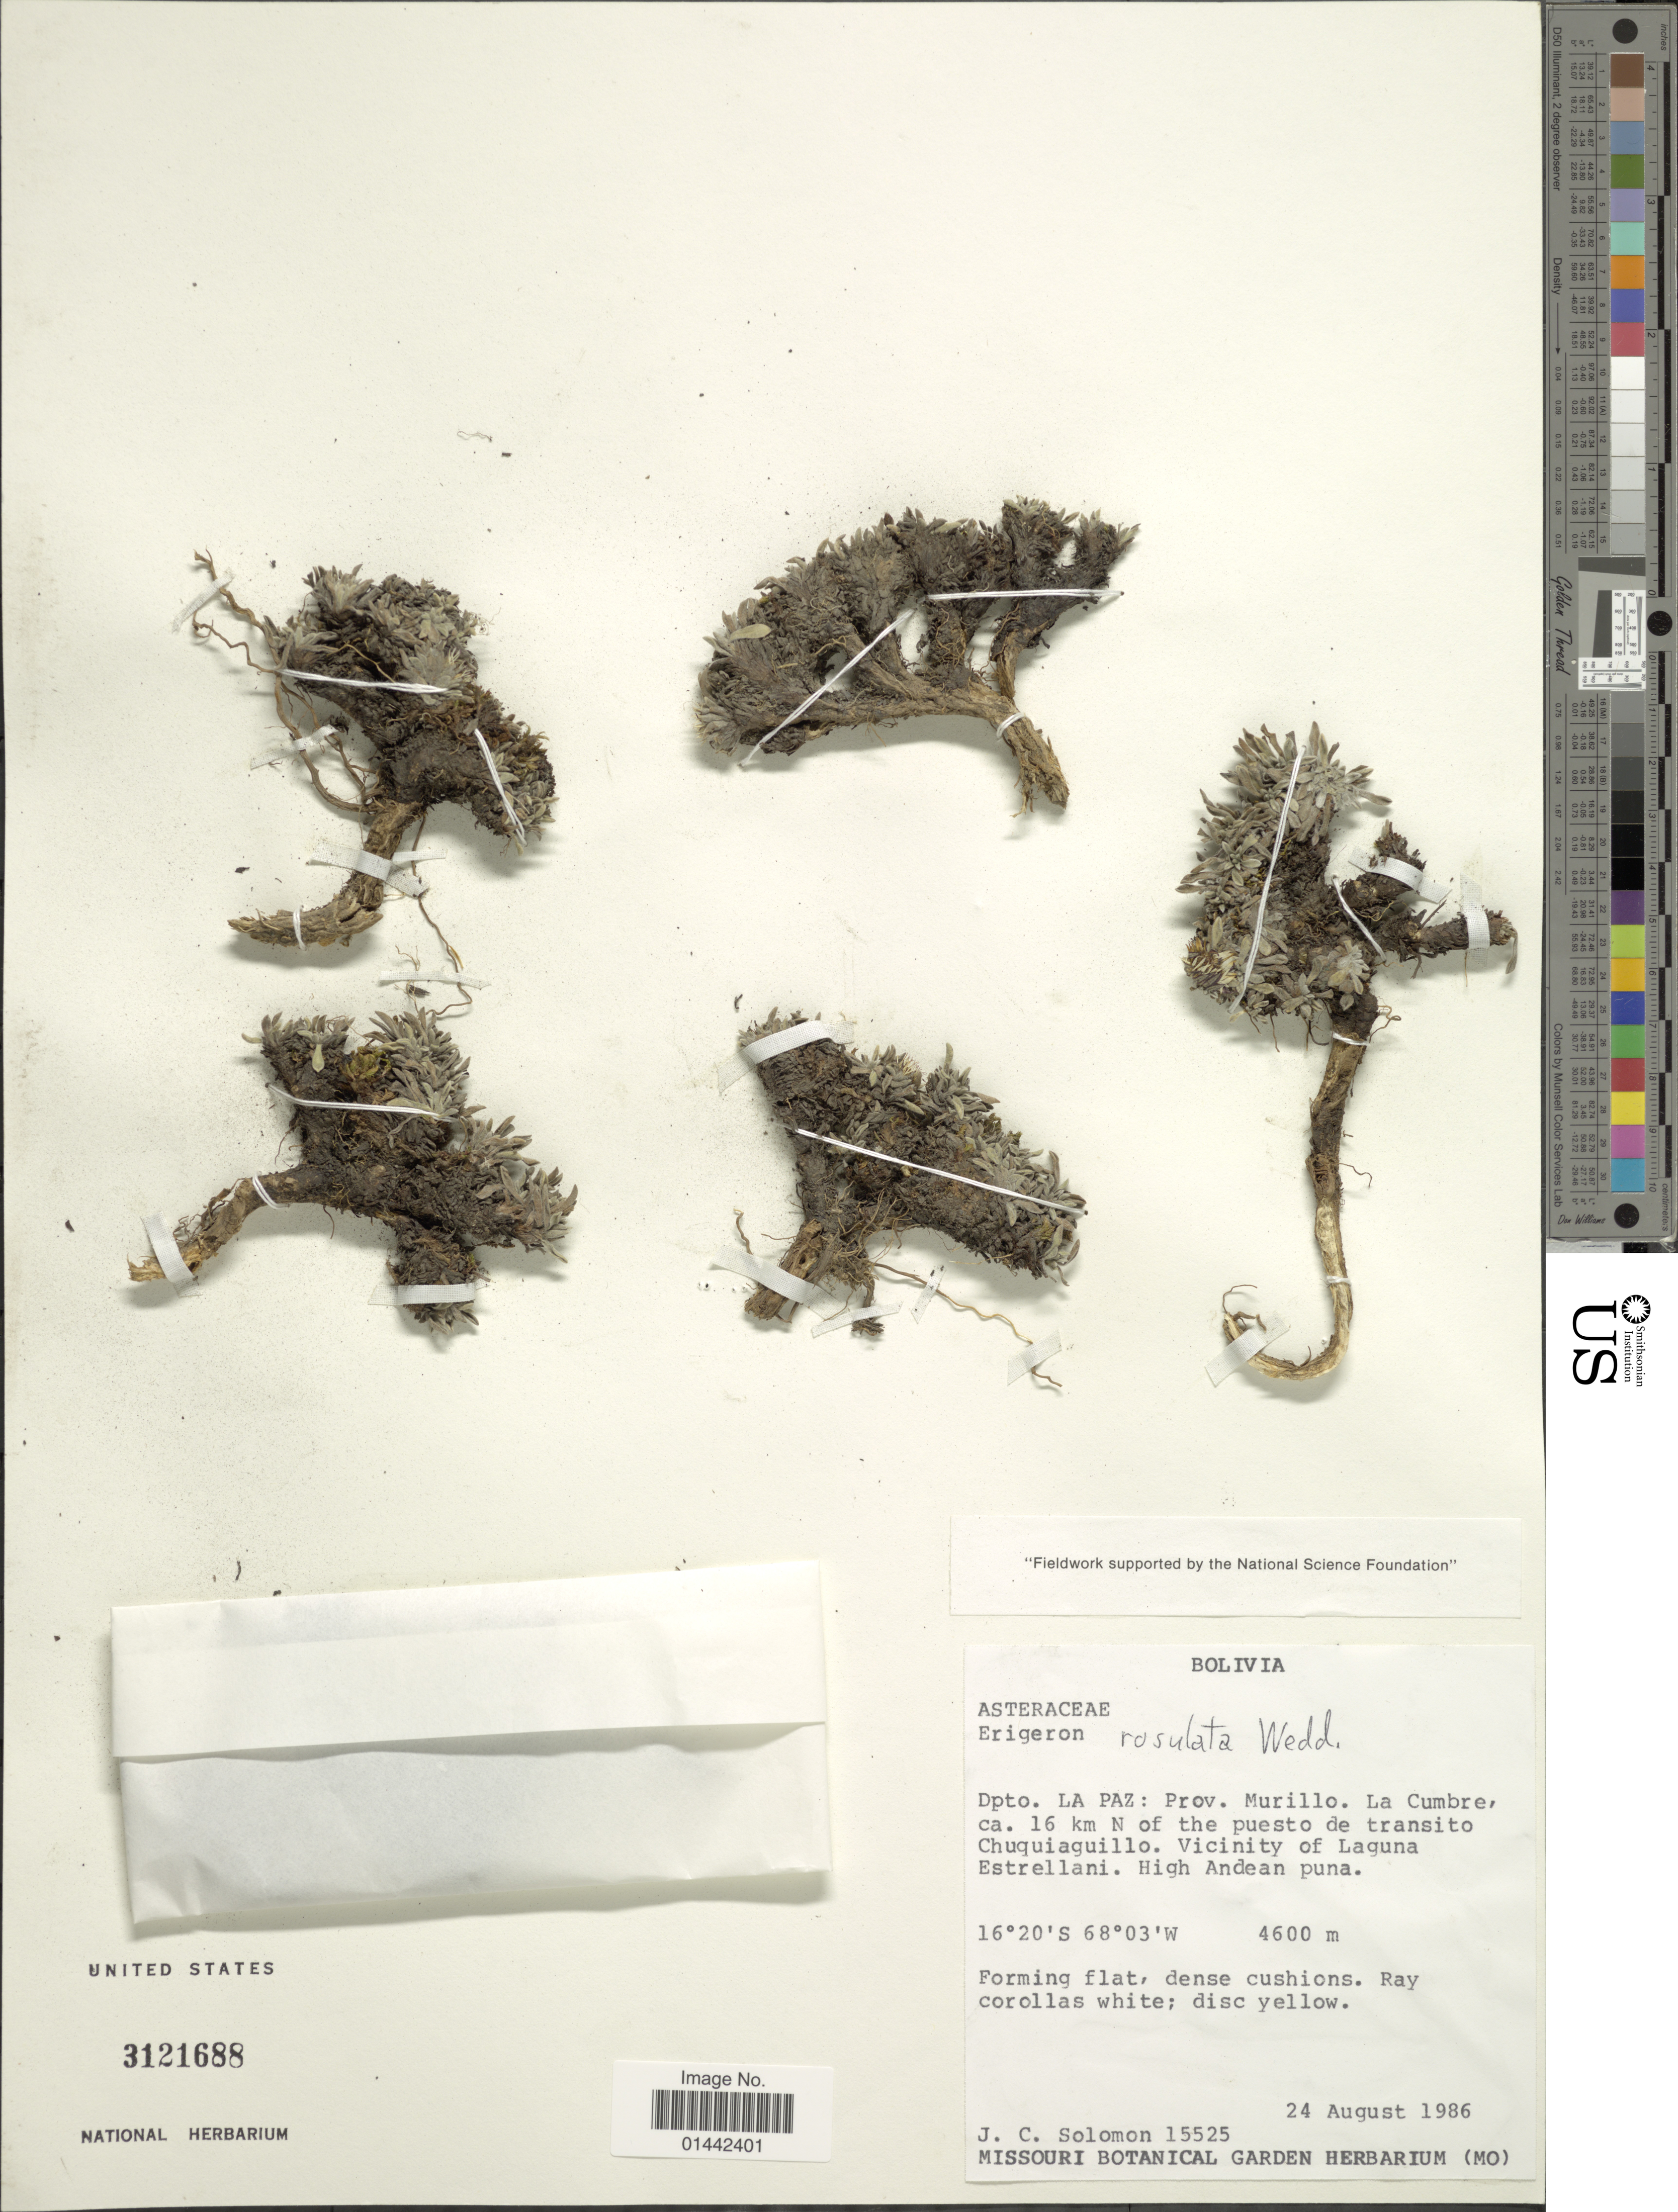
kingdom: Plantae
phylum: Tracheophyta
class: Magnoliopsida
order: Asterales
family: Asteraceae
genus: Erigeron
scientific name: Erigeron rosulatus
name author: Wedd.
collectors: J. C. Solomon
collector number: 15525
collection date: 1986-08-24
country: Bolivia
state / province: La Paz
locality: Prov. Murillo, La Cumbre, ca. 16 km N of the puesto de transito Chuquiaguillo, vicinity of Laguna Estrellani, high Andean puna.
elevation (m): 4600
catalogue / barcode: US 3121688